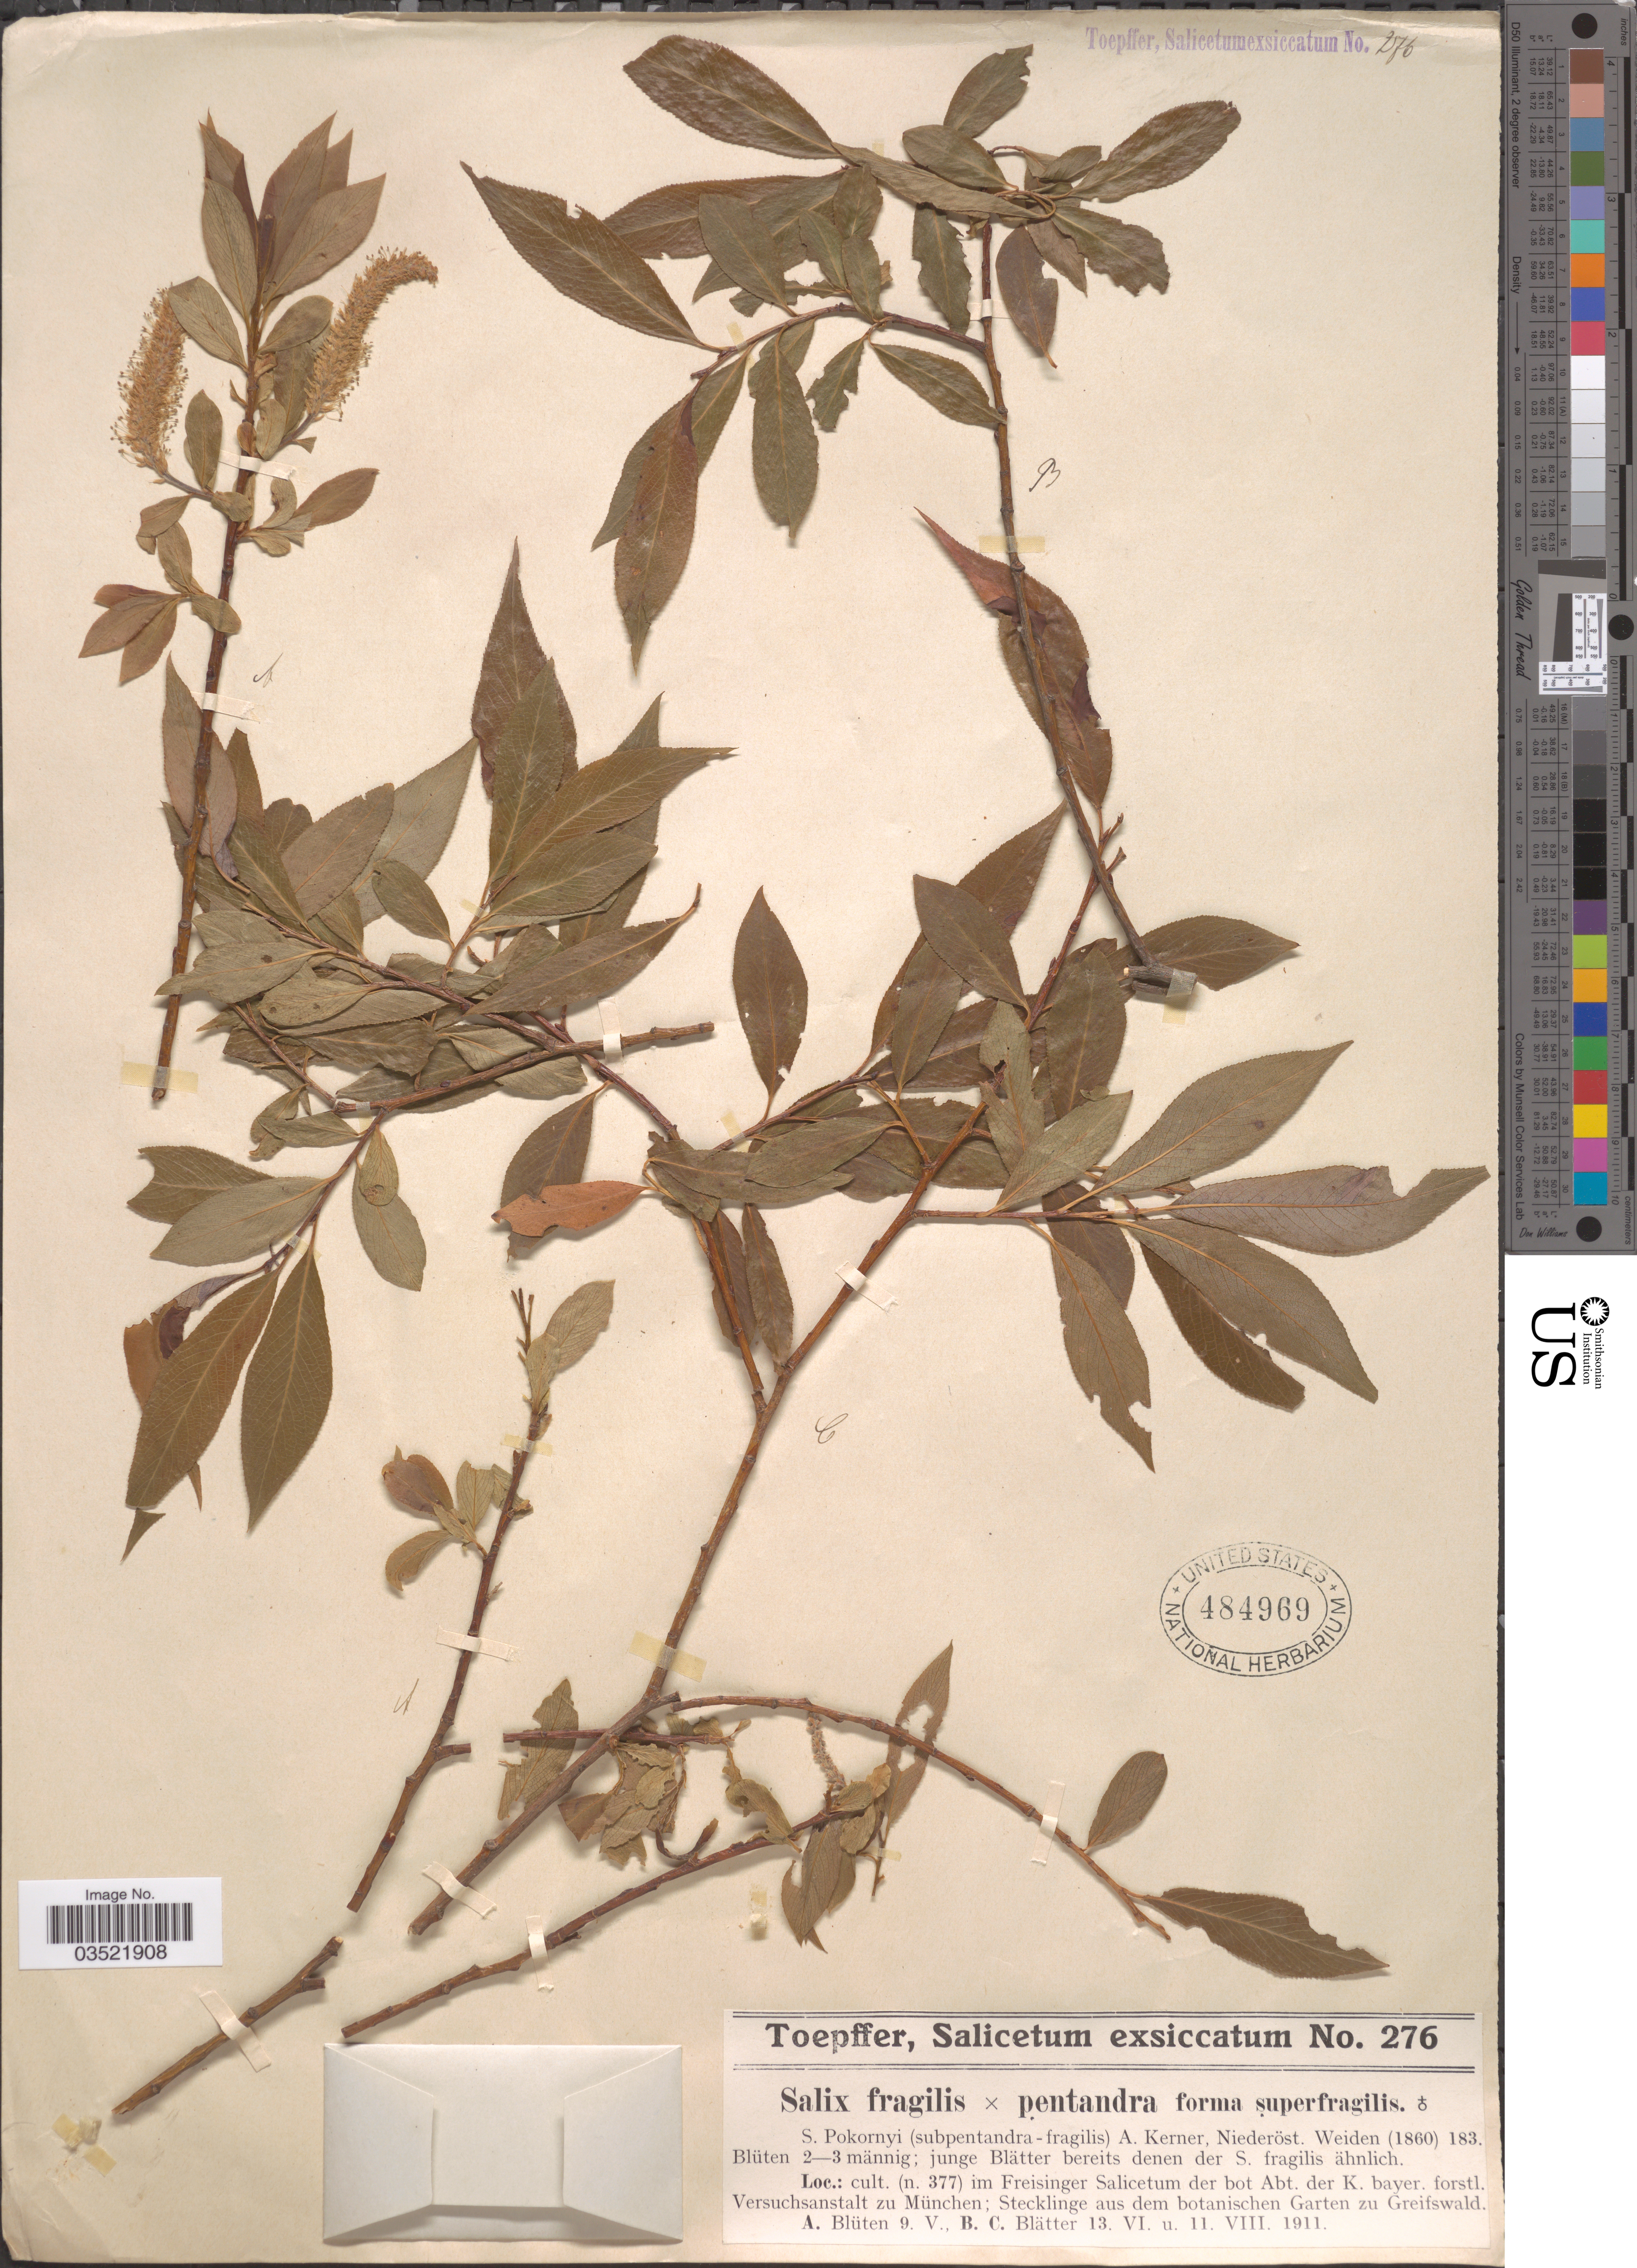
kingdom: Plantae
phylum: Tracheophyta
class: Magnoliopsida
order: Malpighiales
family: Salicaceae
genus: Salix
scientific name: Salix fragilis x S. pentandra f. superfragilis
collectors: A. Toepffer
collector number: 276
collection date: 1911-05-09/1911-08-11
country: Germany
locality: Im Freisinger Salicetum der bot. Abt. der K. bayer forstl. Versuchsanstalt zu München; Stecklinge aus dem botanischen Garten zu Greifswald.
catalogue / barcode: US 484969